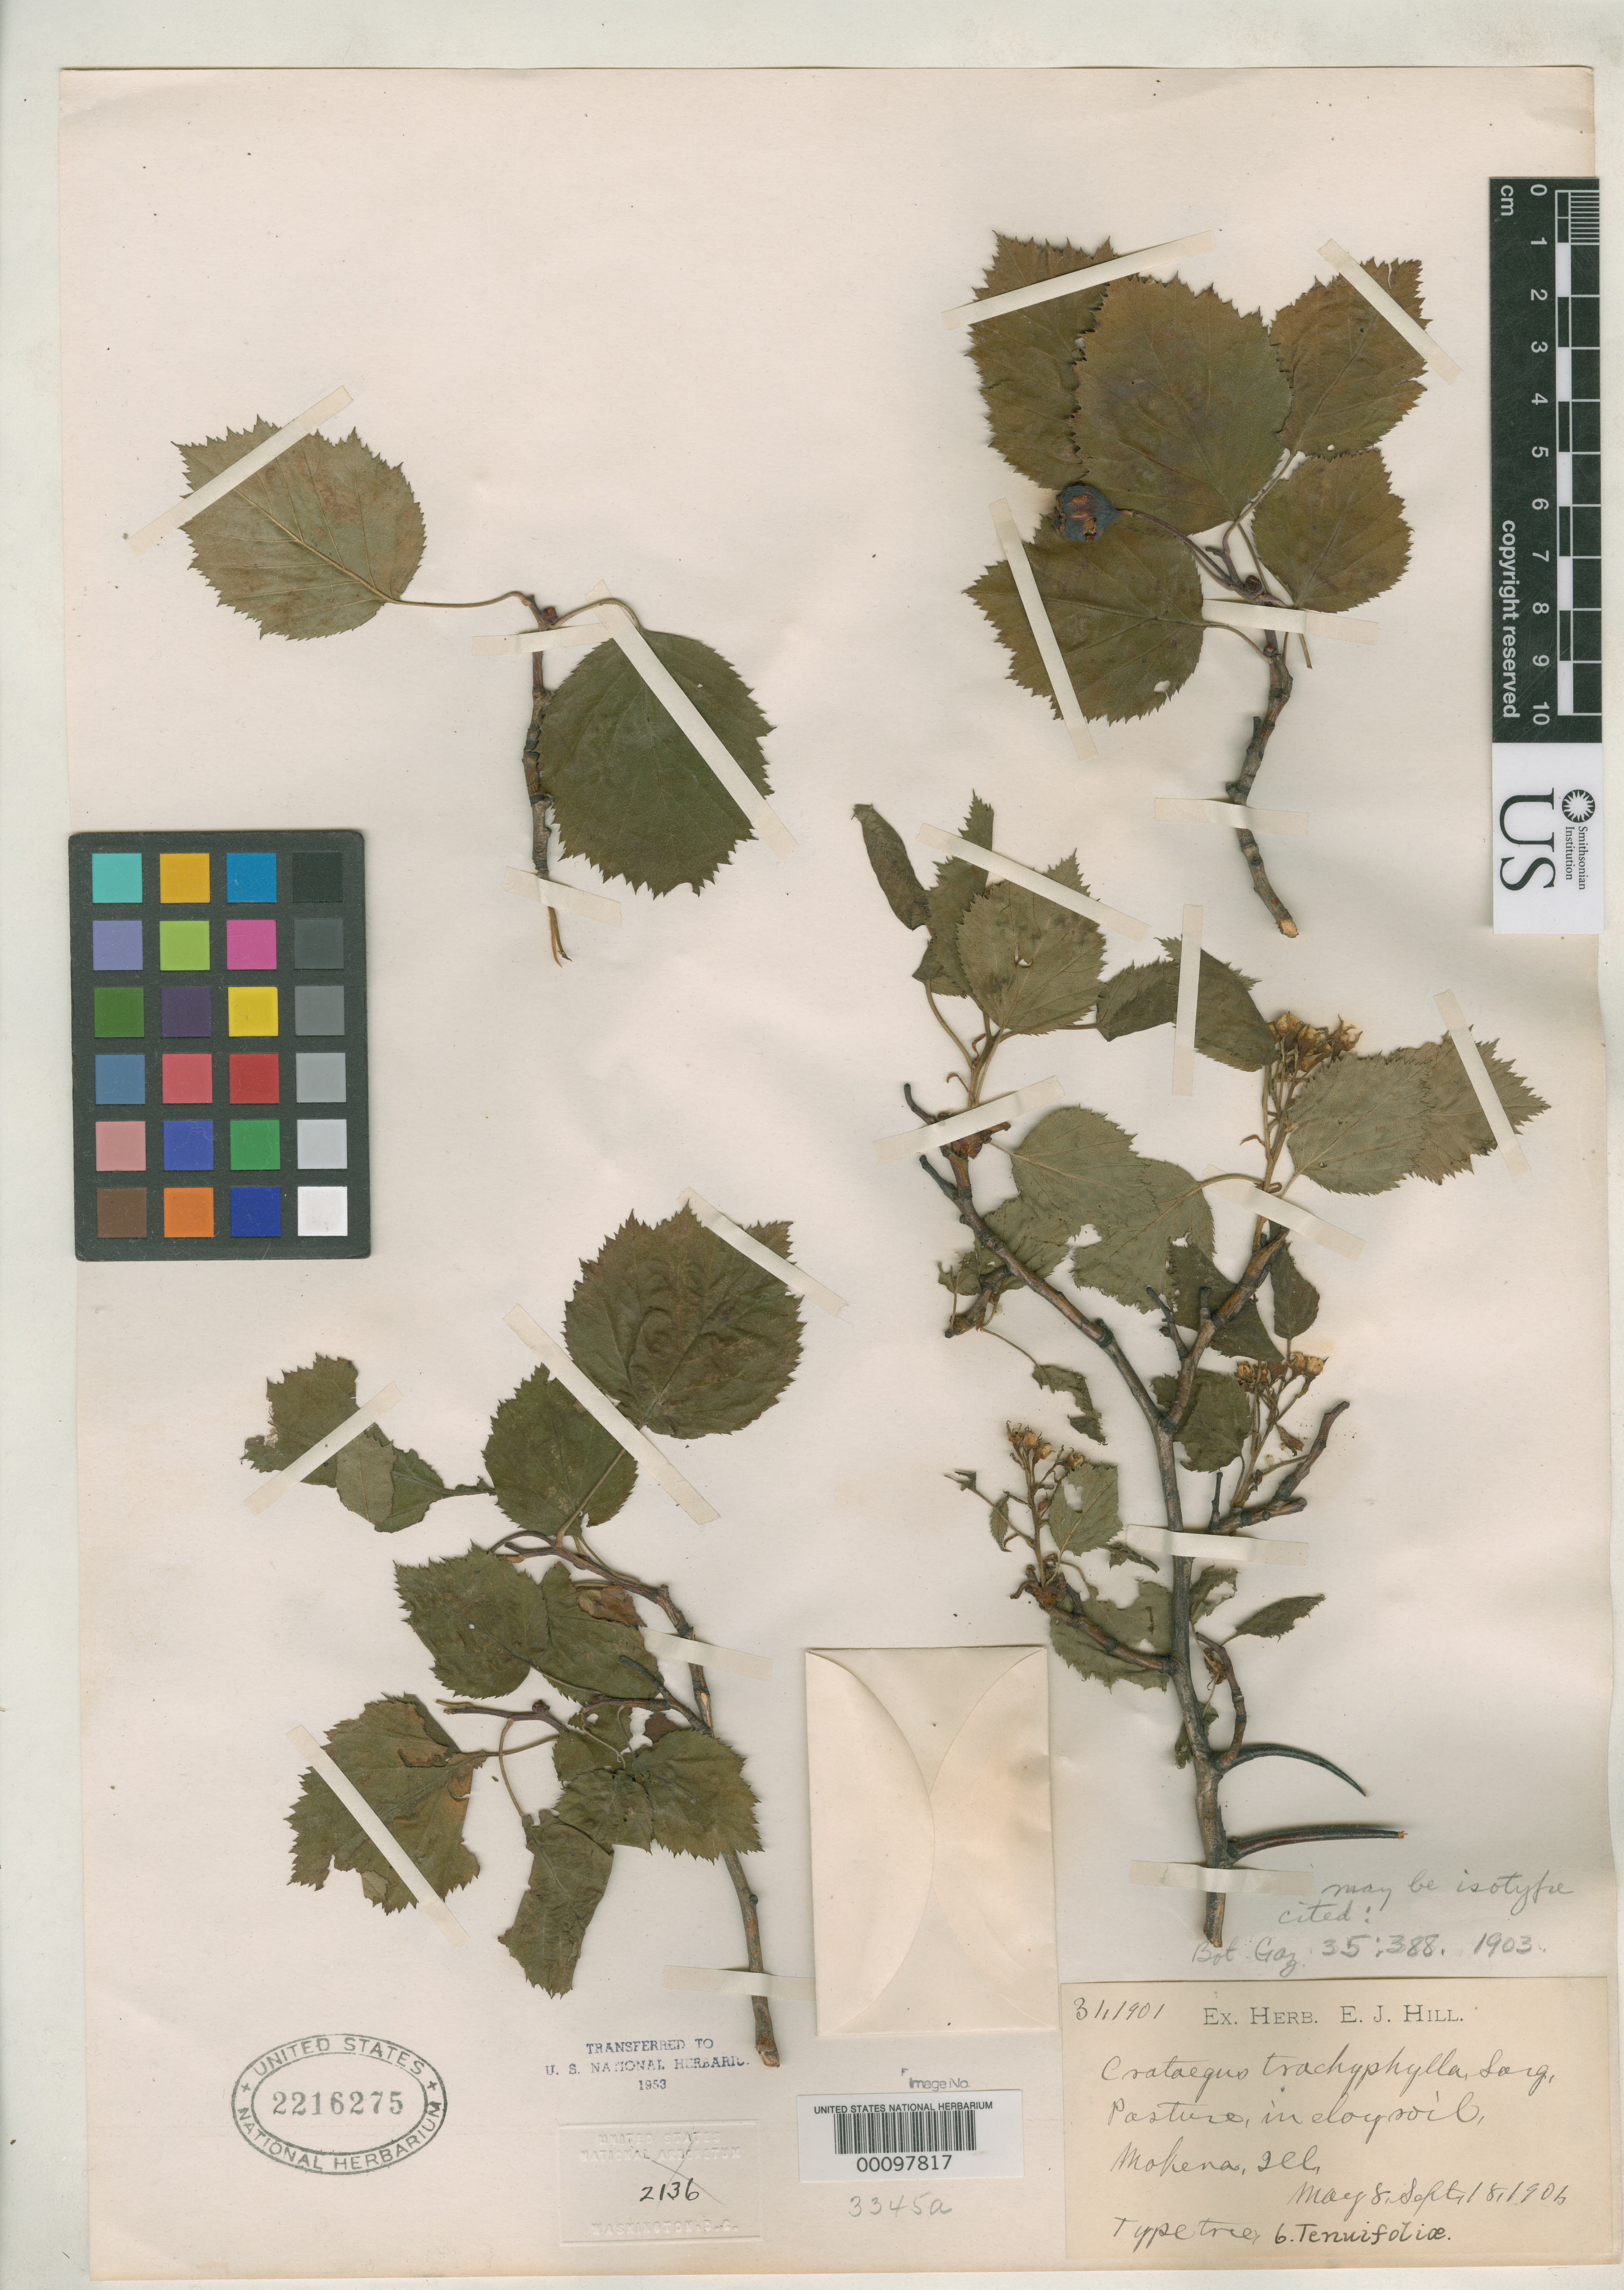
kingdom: Plantae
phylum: Tracheophyta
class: Magnoliopsida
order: Rosales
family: Rosaceae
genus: Crataegus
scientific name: Crataegus trachyphylla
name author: Sarg.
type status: Syntype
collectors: E. J. Hill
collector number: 31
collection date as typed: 08 May 1906 and 18 Sep 1906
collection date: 1906-05-08,1906-09-18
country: United States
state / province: Illinois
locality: Mohena.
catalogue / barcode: US 2216275